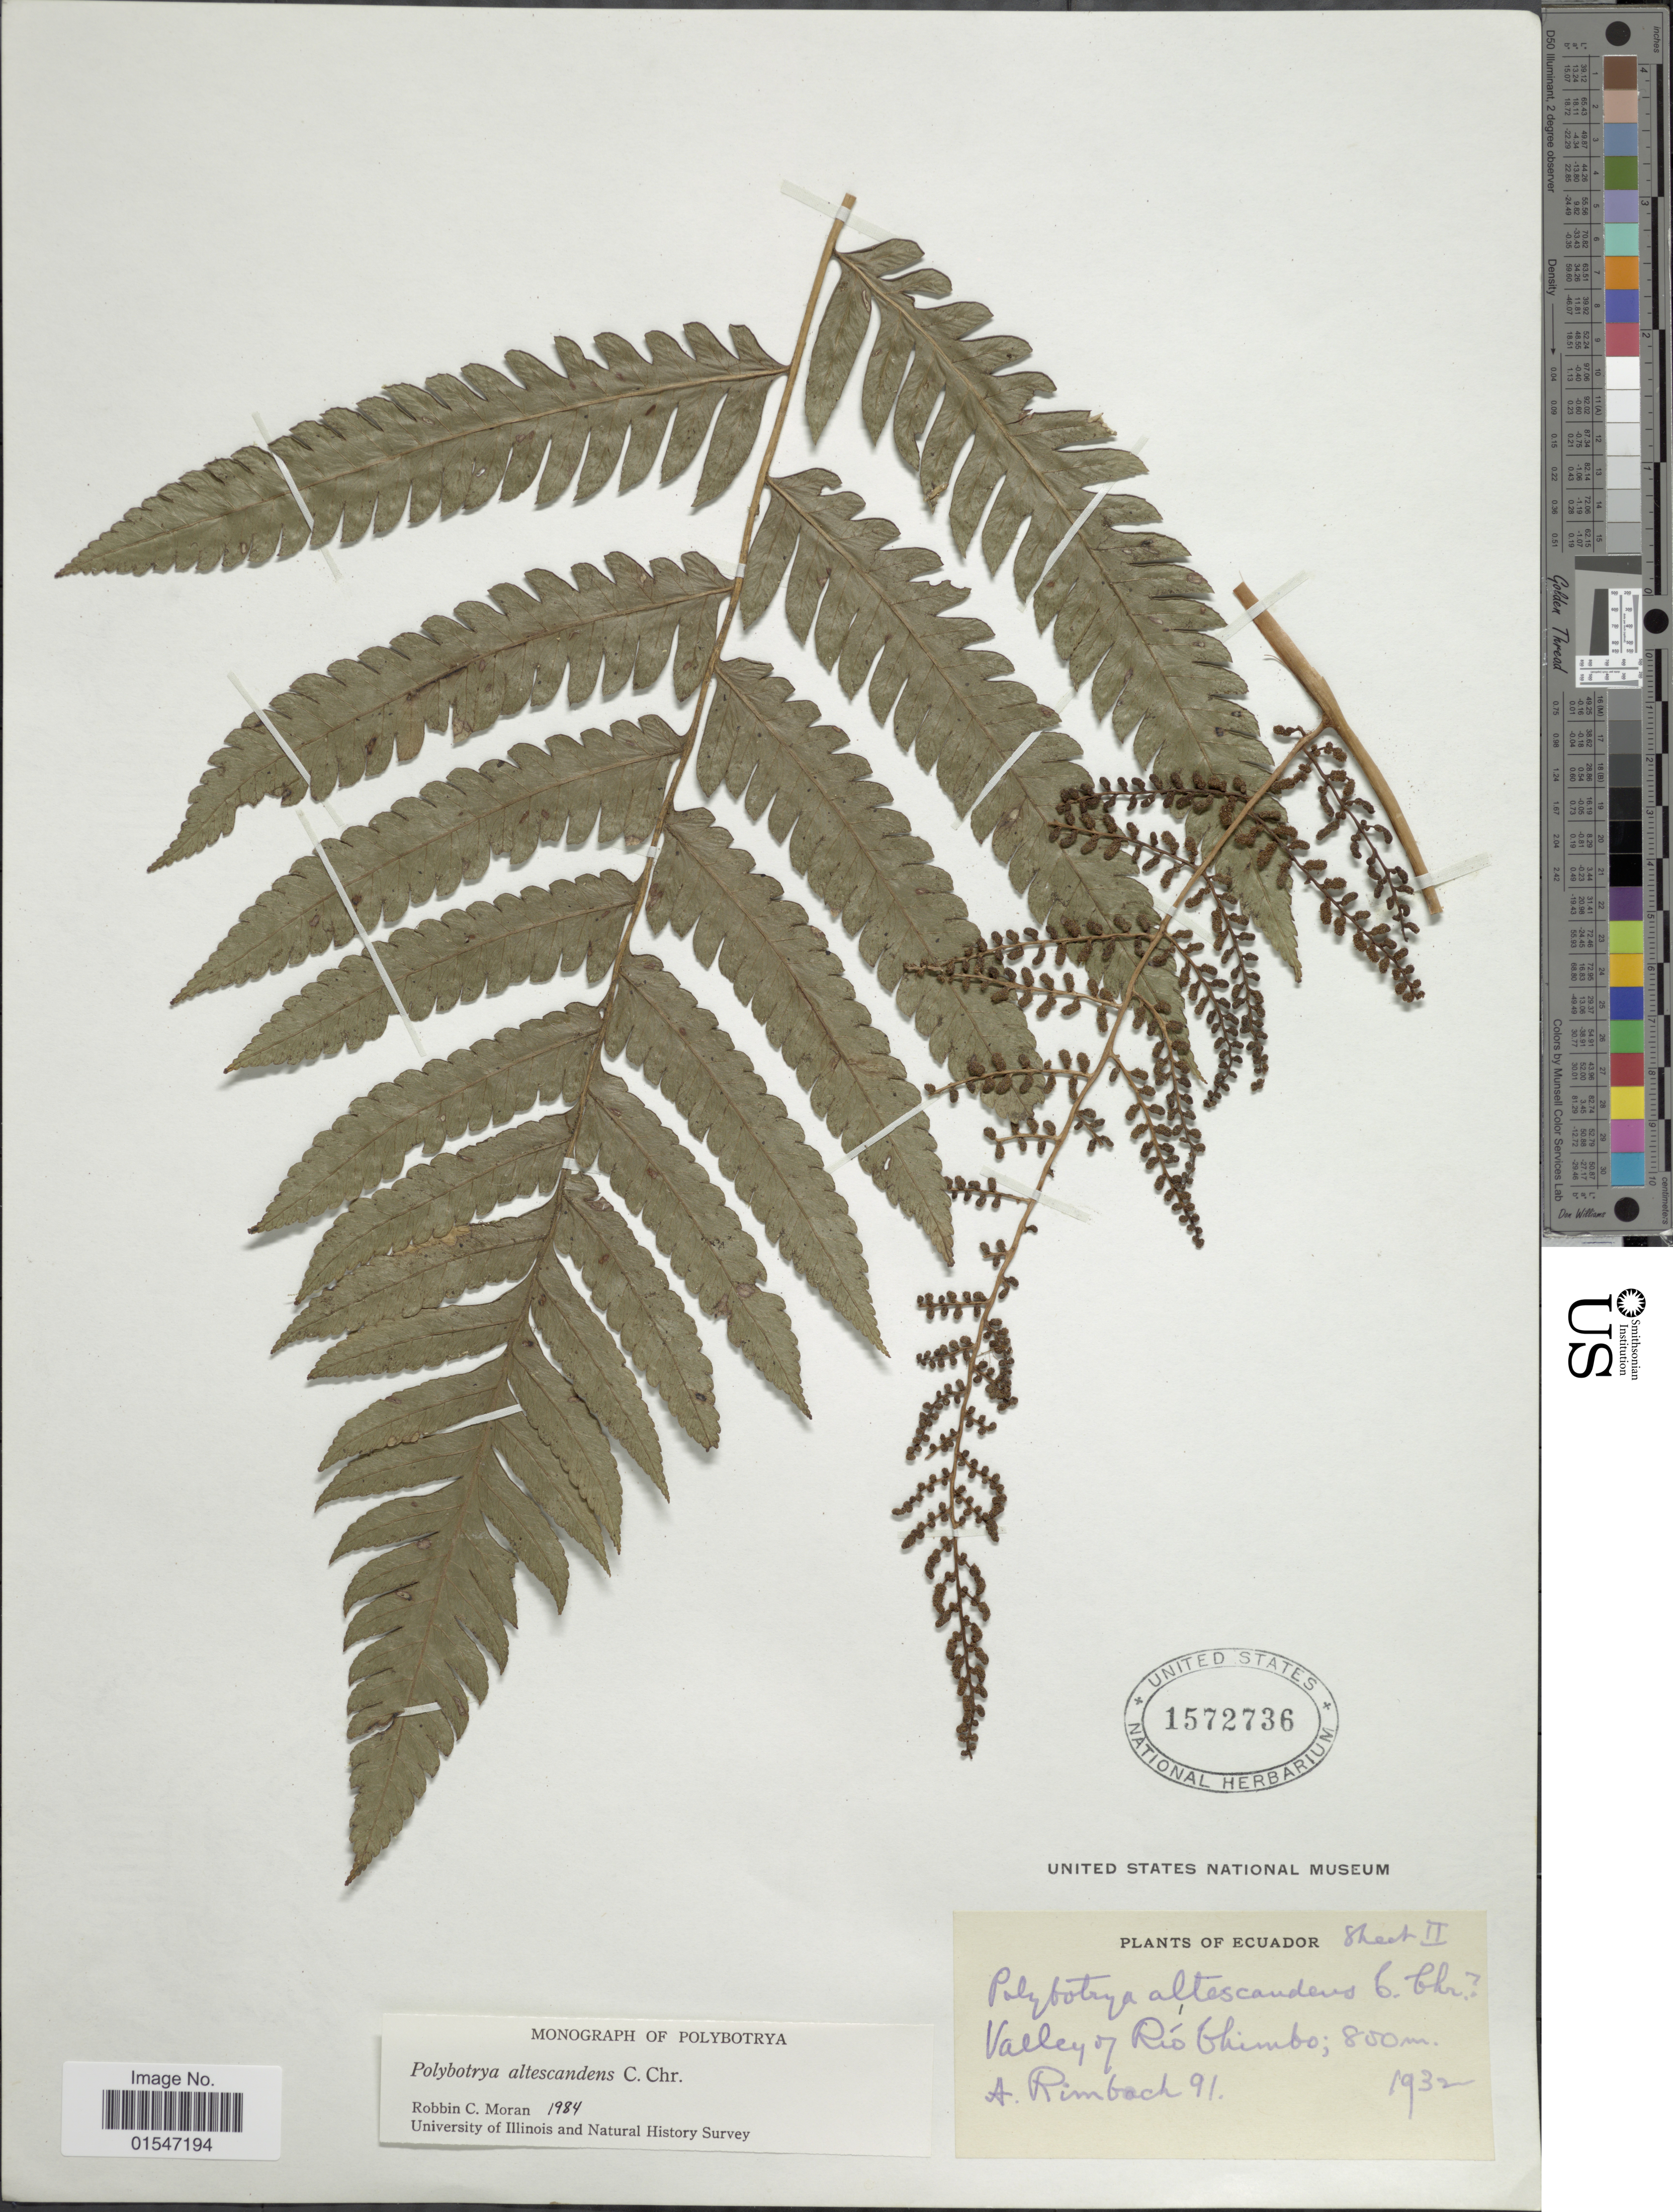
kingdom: Plantae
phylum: Tracheophyta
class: Polypodiopsida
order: Polypodiales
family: Dryopteridaceae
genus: Polybotrya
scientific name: Polybotrya altescandens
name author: C. Chr.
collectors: A. Rimbach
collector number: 91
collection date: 1932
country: Ecuador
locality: Valley of Río Chimbo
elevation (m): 800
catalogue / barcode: US 1572736